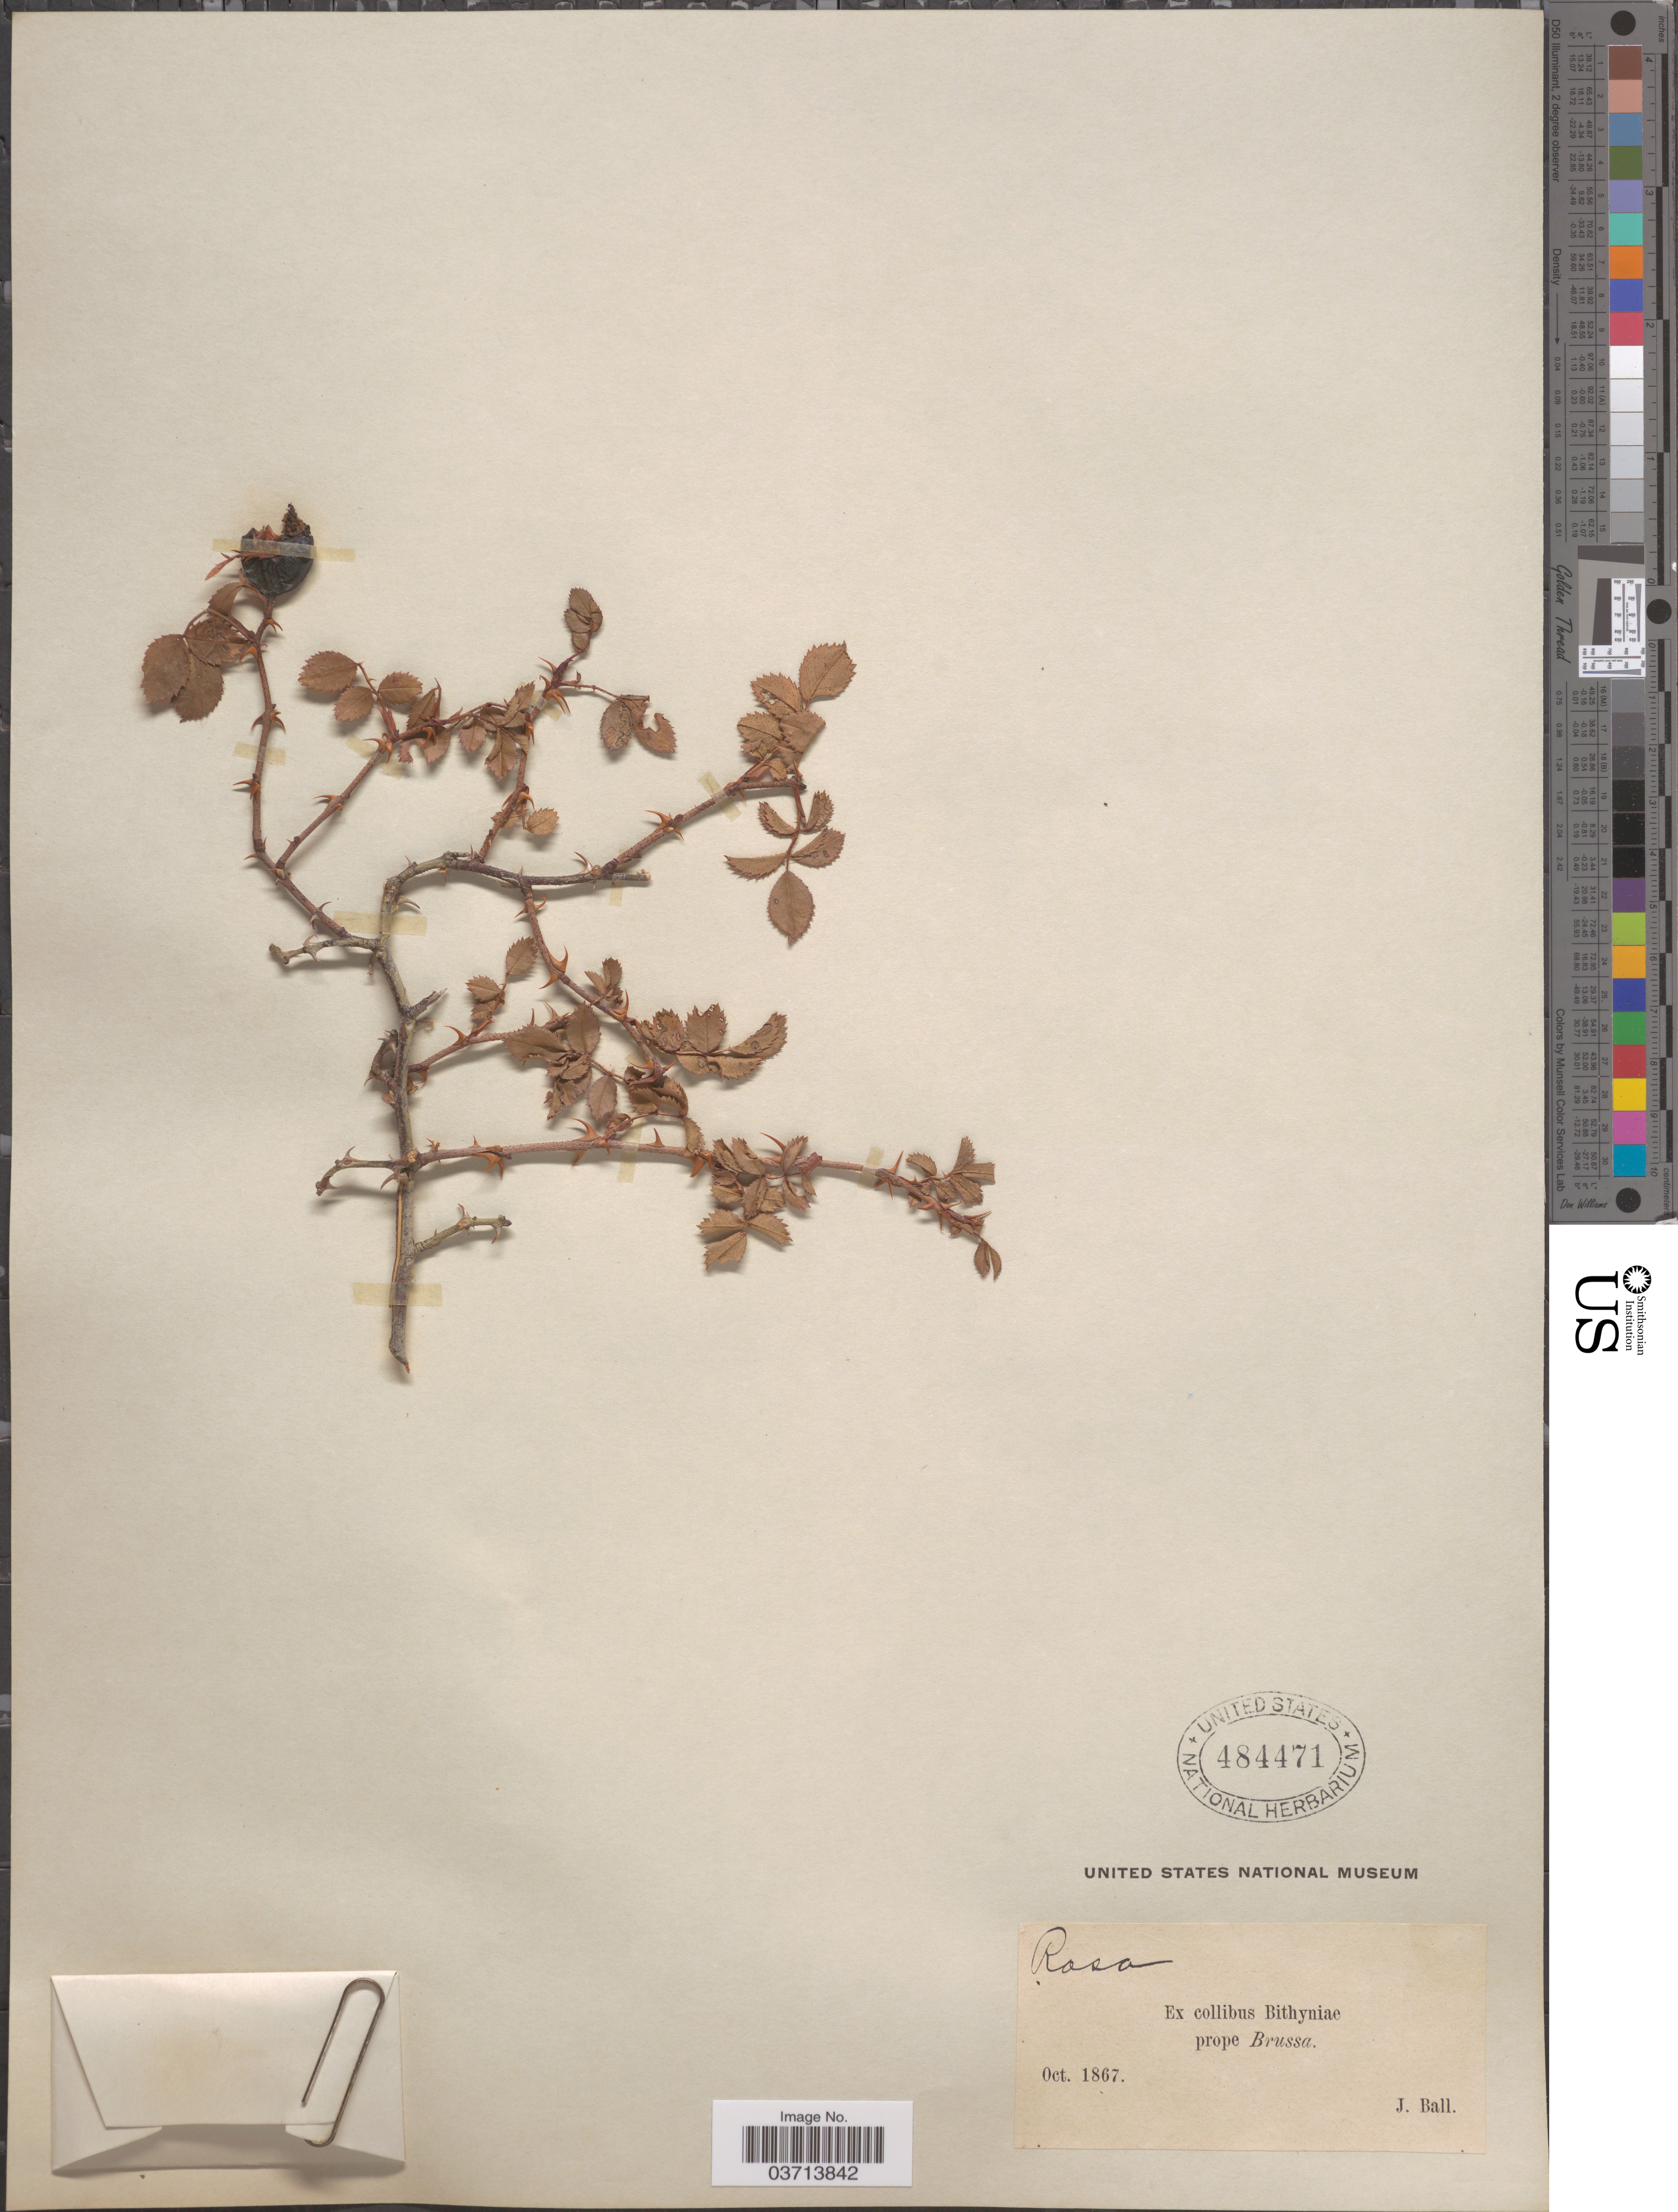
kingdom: Plantae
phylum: Tracheophyta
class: Magnoliopsida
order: Rosales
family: Rosaceae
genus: Rosa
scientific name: Rosa sp.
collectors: J. Ball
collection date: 1867-10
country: Turkey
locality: Ex collibus Bithyniae prope Brussa.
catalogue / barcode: US 484471